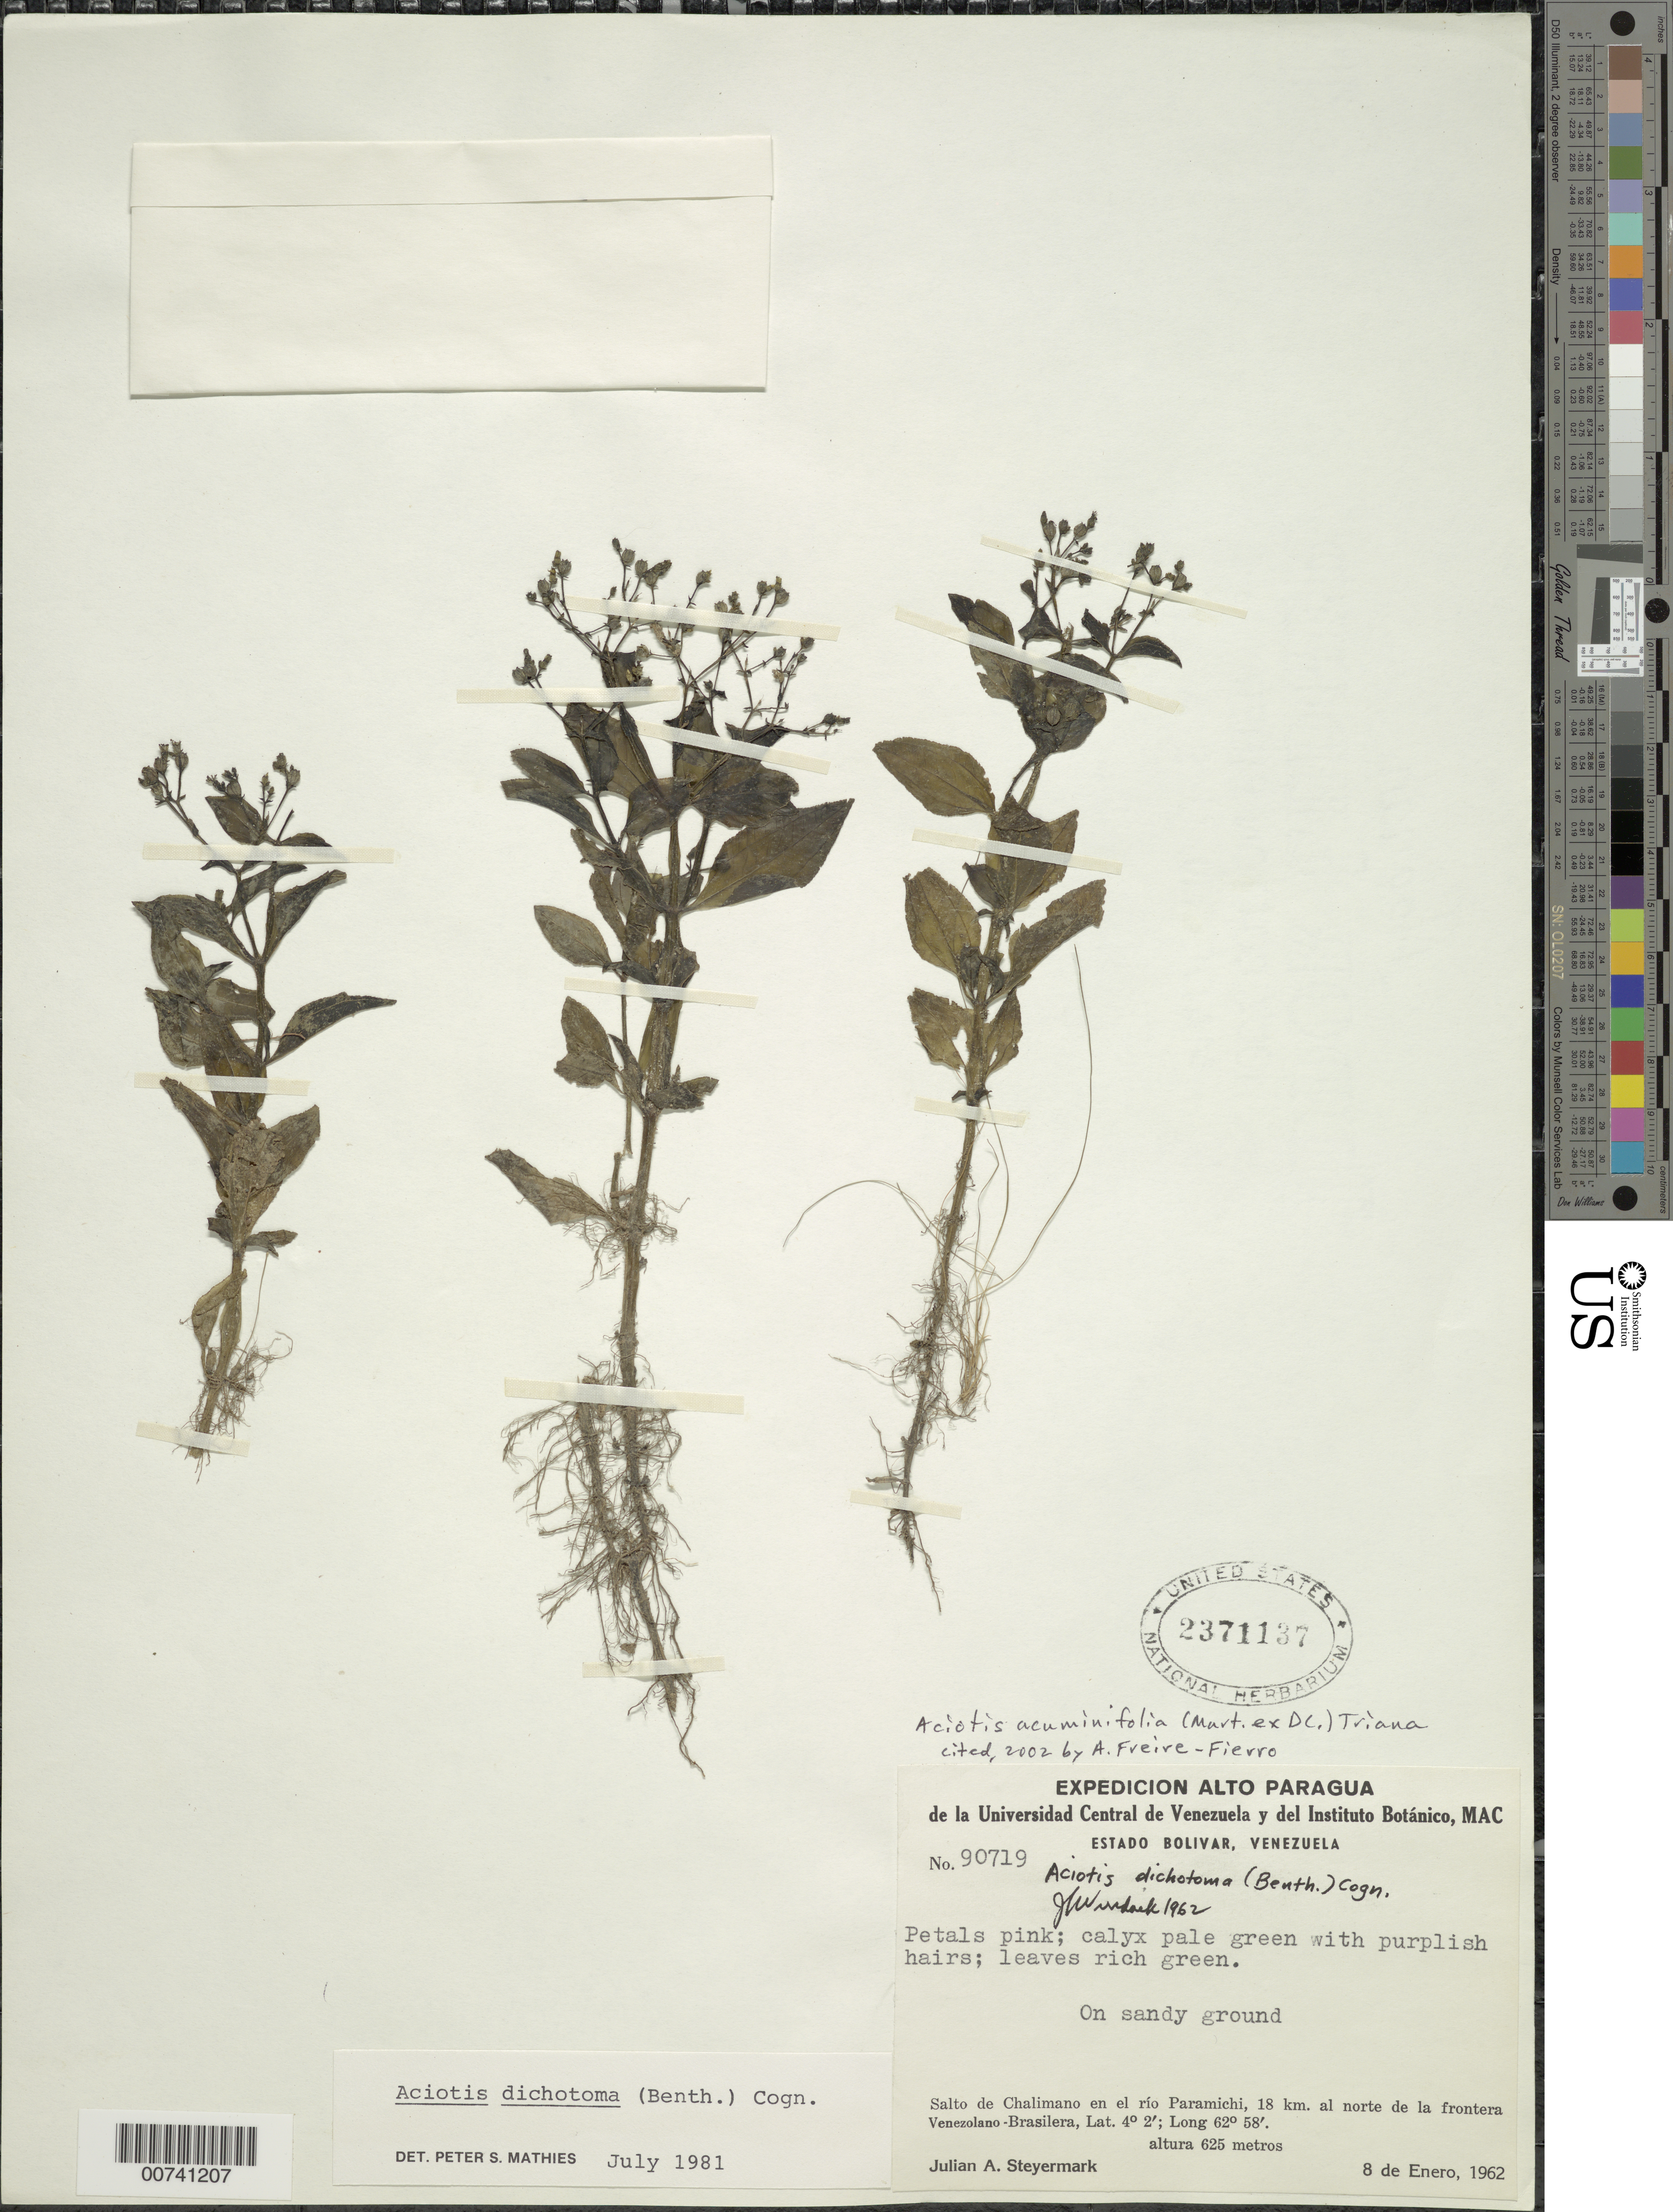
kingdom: Plantae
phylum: Tracheophyta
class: Magnoliopsida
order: Myrtales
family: Melastomataceae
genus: Aciotis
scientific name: Aciotis acuminifolia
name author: (Mart. ex DC.) Triana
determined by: Freire-Fierro, A.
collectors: J. Steyermark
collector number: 90719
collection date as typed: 8-Jan-62 to 9-Jan-62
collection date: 1962-01-08/1962-01-09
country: Venezuela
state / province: Bolívar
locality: Salto de Chalimano, Río Paramichi, 18 km N de la frontera Venezolano-Brasilera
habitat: Sandy ground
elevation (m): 625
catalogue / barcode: US 2371137